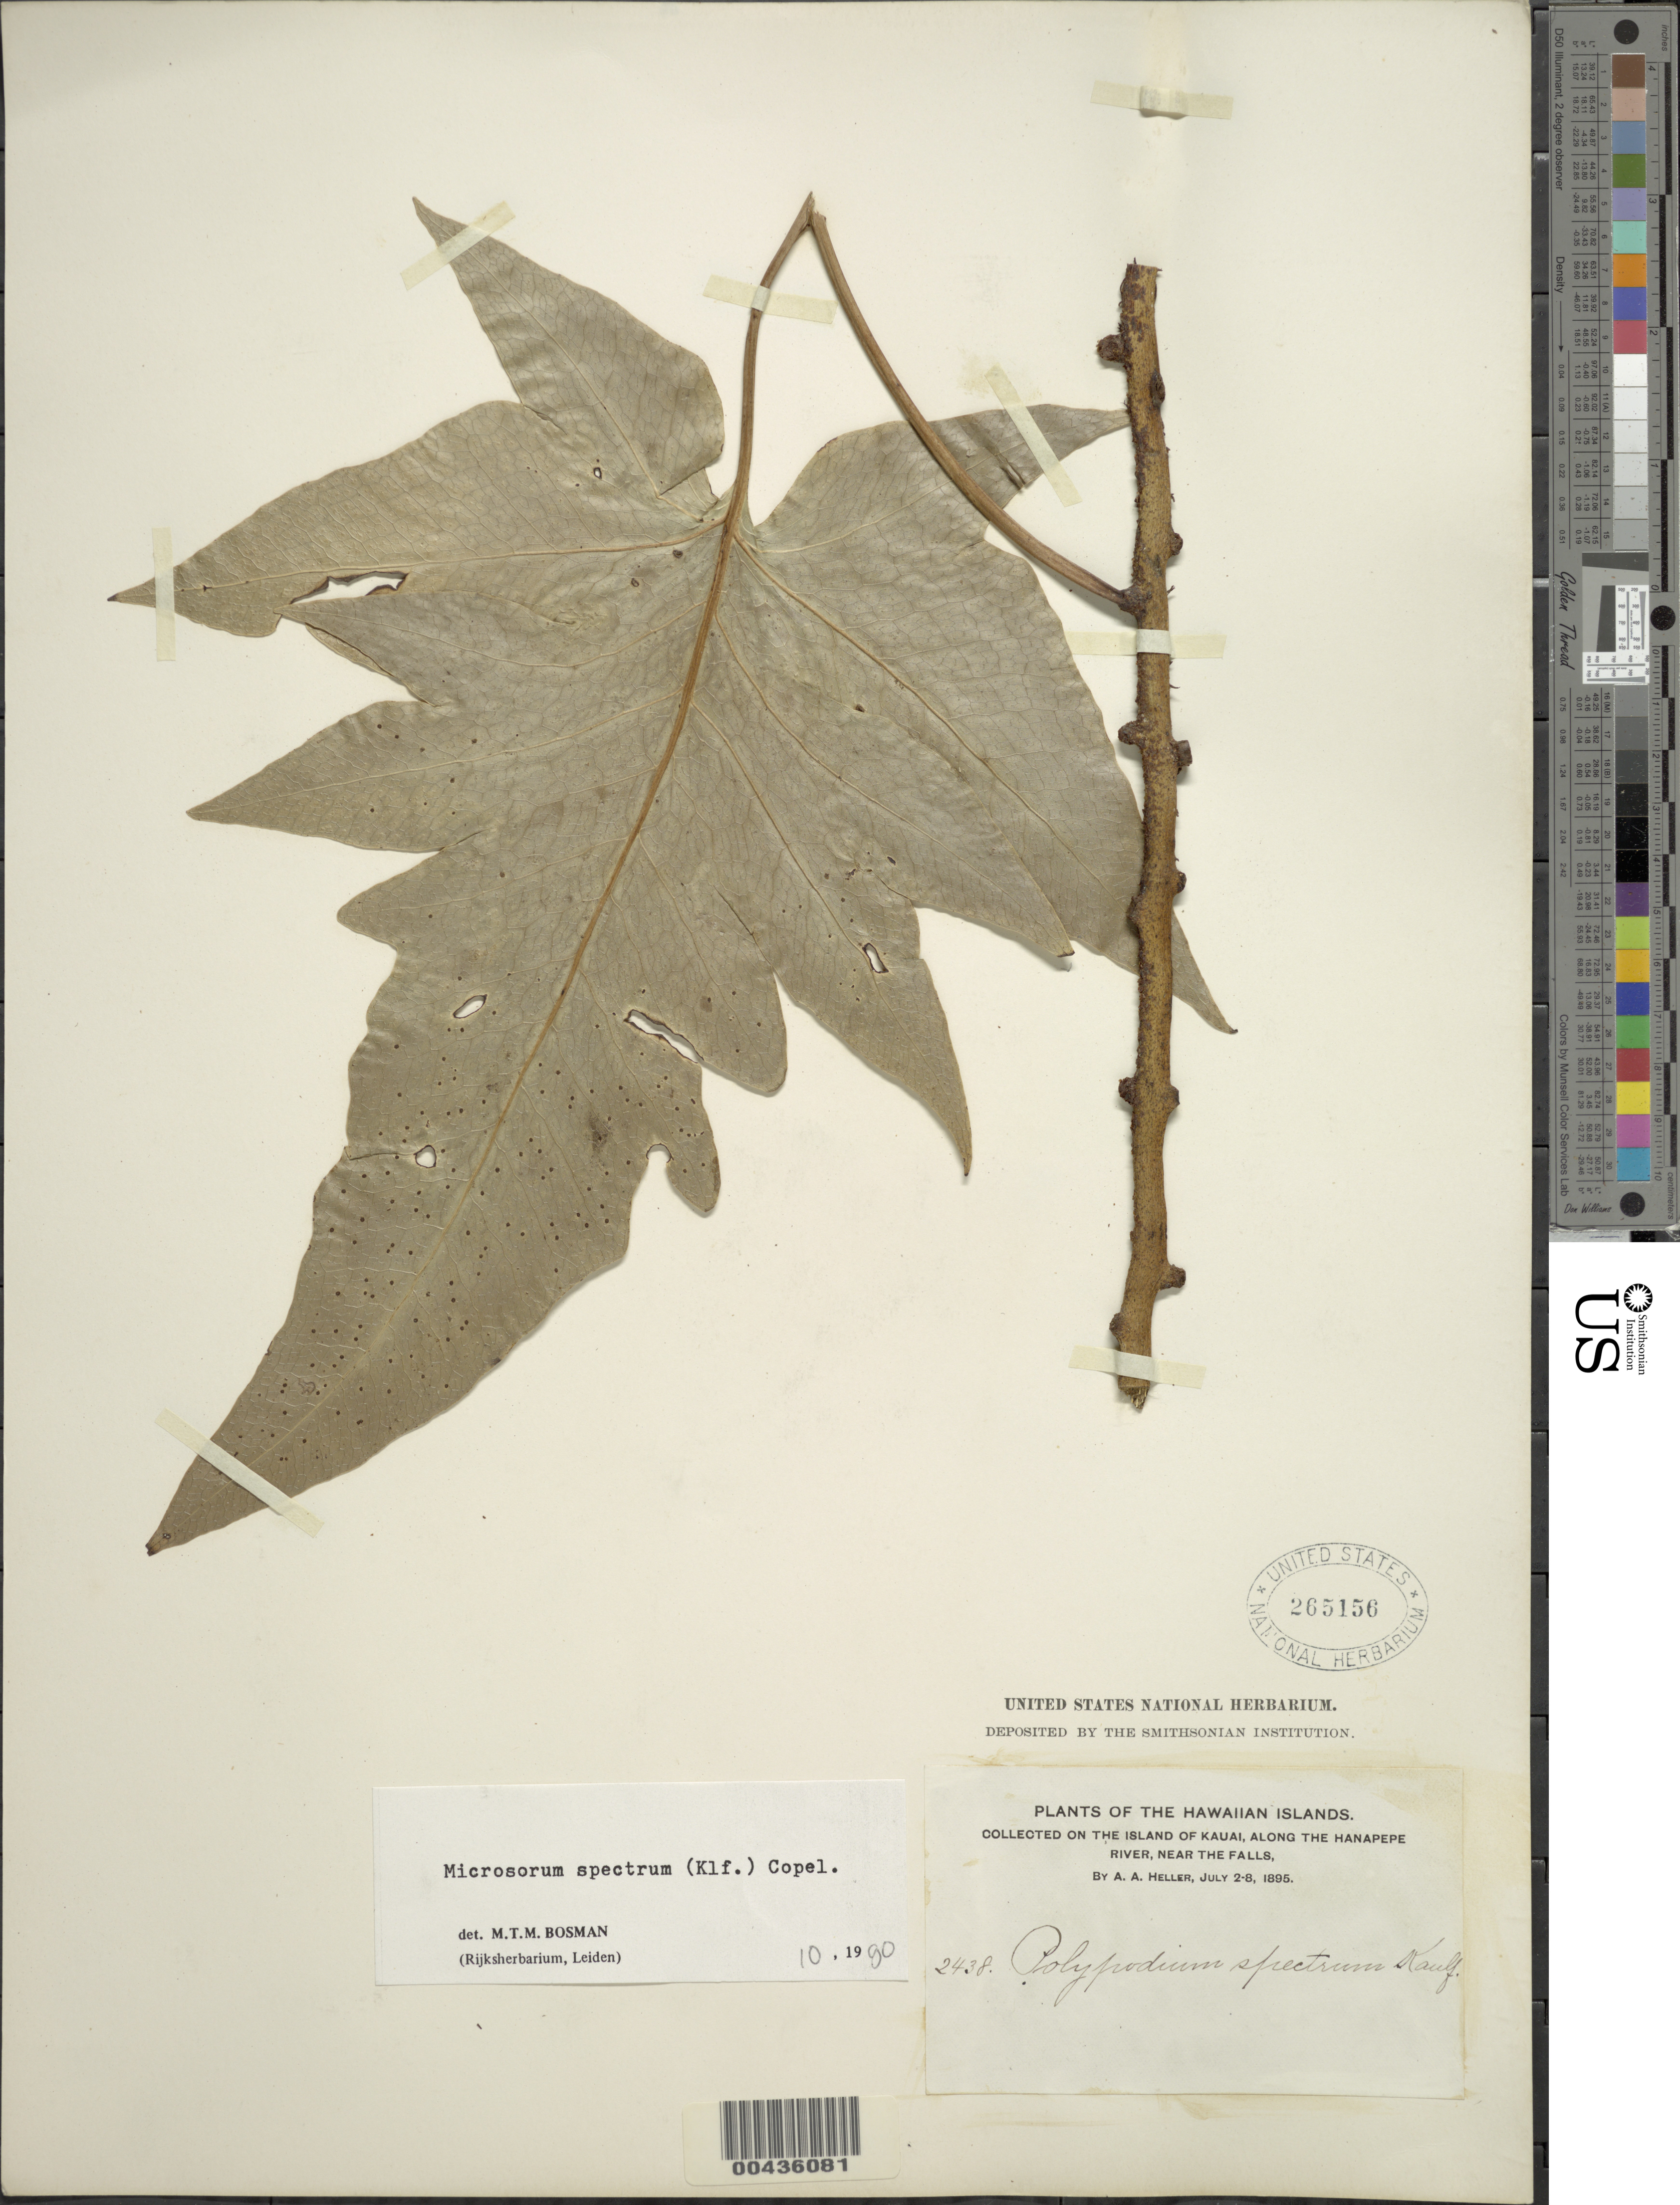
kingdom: Plantae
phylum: Tracheophyta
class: Polypodiopsida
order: Polypodiales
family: Polypodiaceae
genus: Microsorum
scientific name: Microsorum spectrum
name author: (Kaulf.) Copel.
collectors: A. A. Heller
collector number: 2438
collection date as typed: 2 Jul 1895 to 8 Jul 1895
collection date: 1895-07-02/1895-07-08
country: United States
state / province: Hawaii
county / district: Kauai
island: Kaua'i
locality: Along the Hanapepe River, near the falls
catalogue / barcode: US 265156